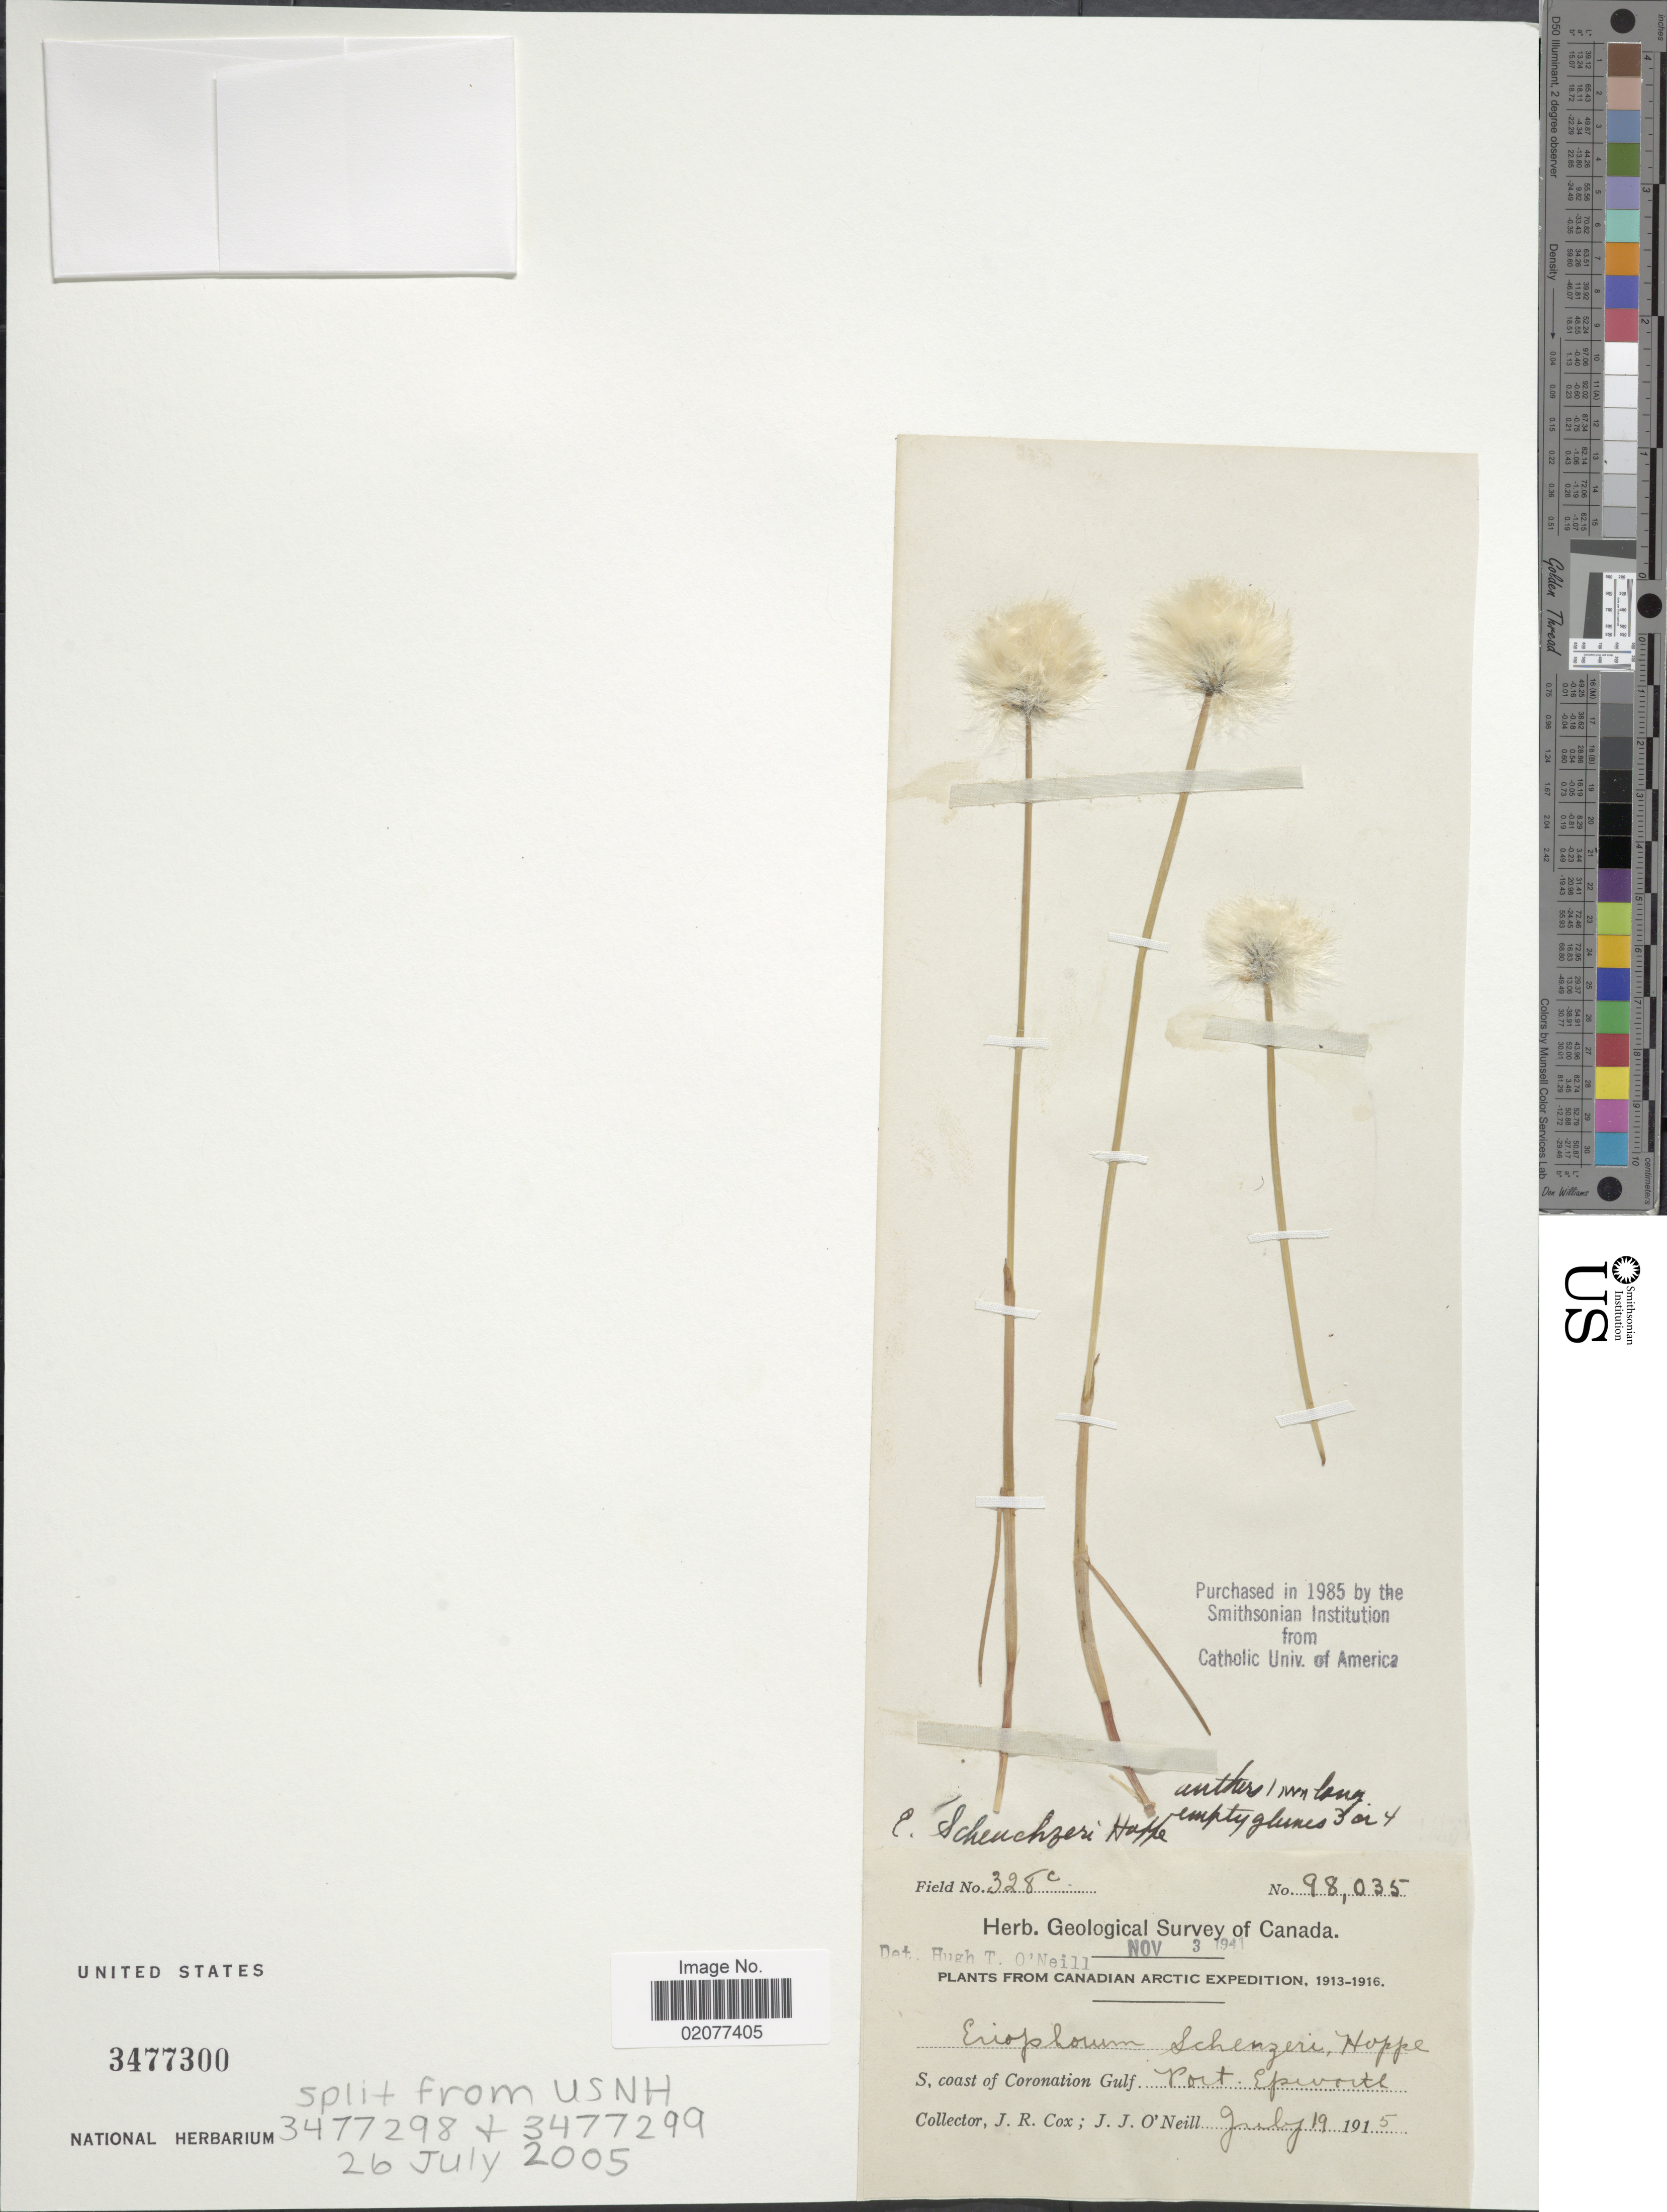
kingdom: Plantae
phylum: Tracheophyta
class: Liliopsida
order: Poales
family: Cyperaceae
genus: Eriophorum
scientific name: Eriophorum scheuchzeri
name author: Hoppe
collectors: J. Cox & J. J. O'Neill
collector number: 98035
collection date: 1915-07-19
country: Canada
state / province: Nunavut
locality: Canadian Arctic, S. coast of Coronation Gulf. Port. Epworth.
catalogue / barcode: US 3477300